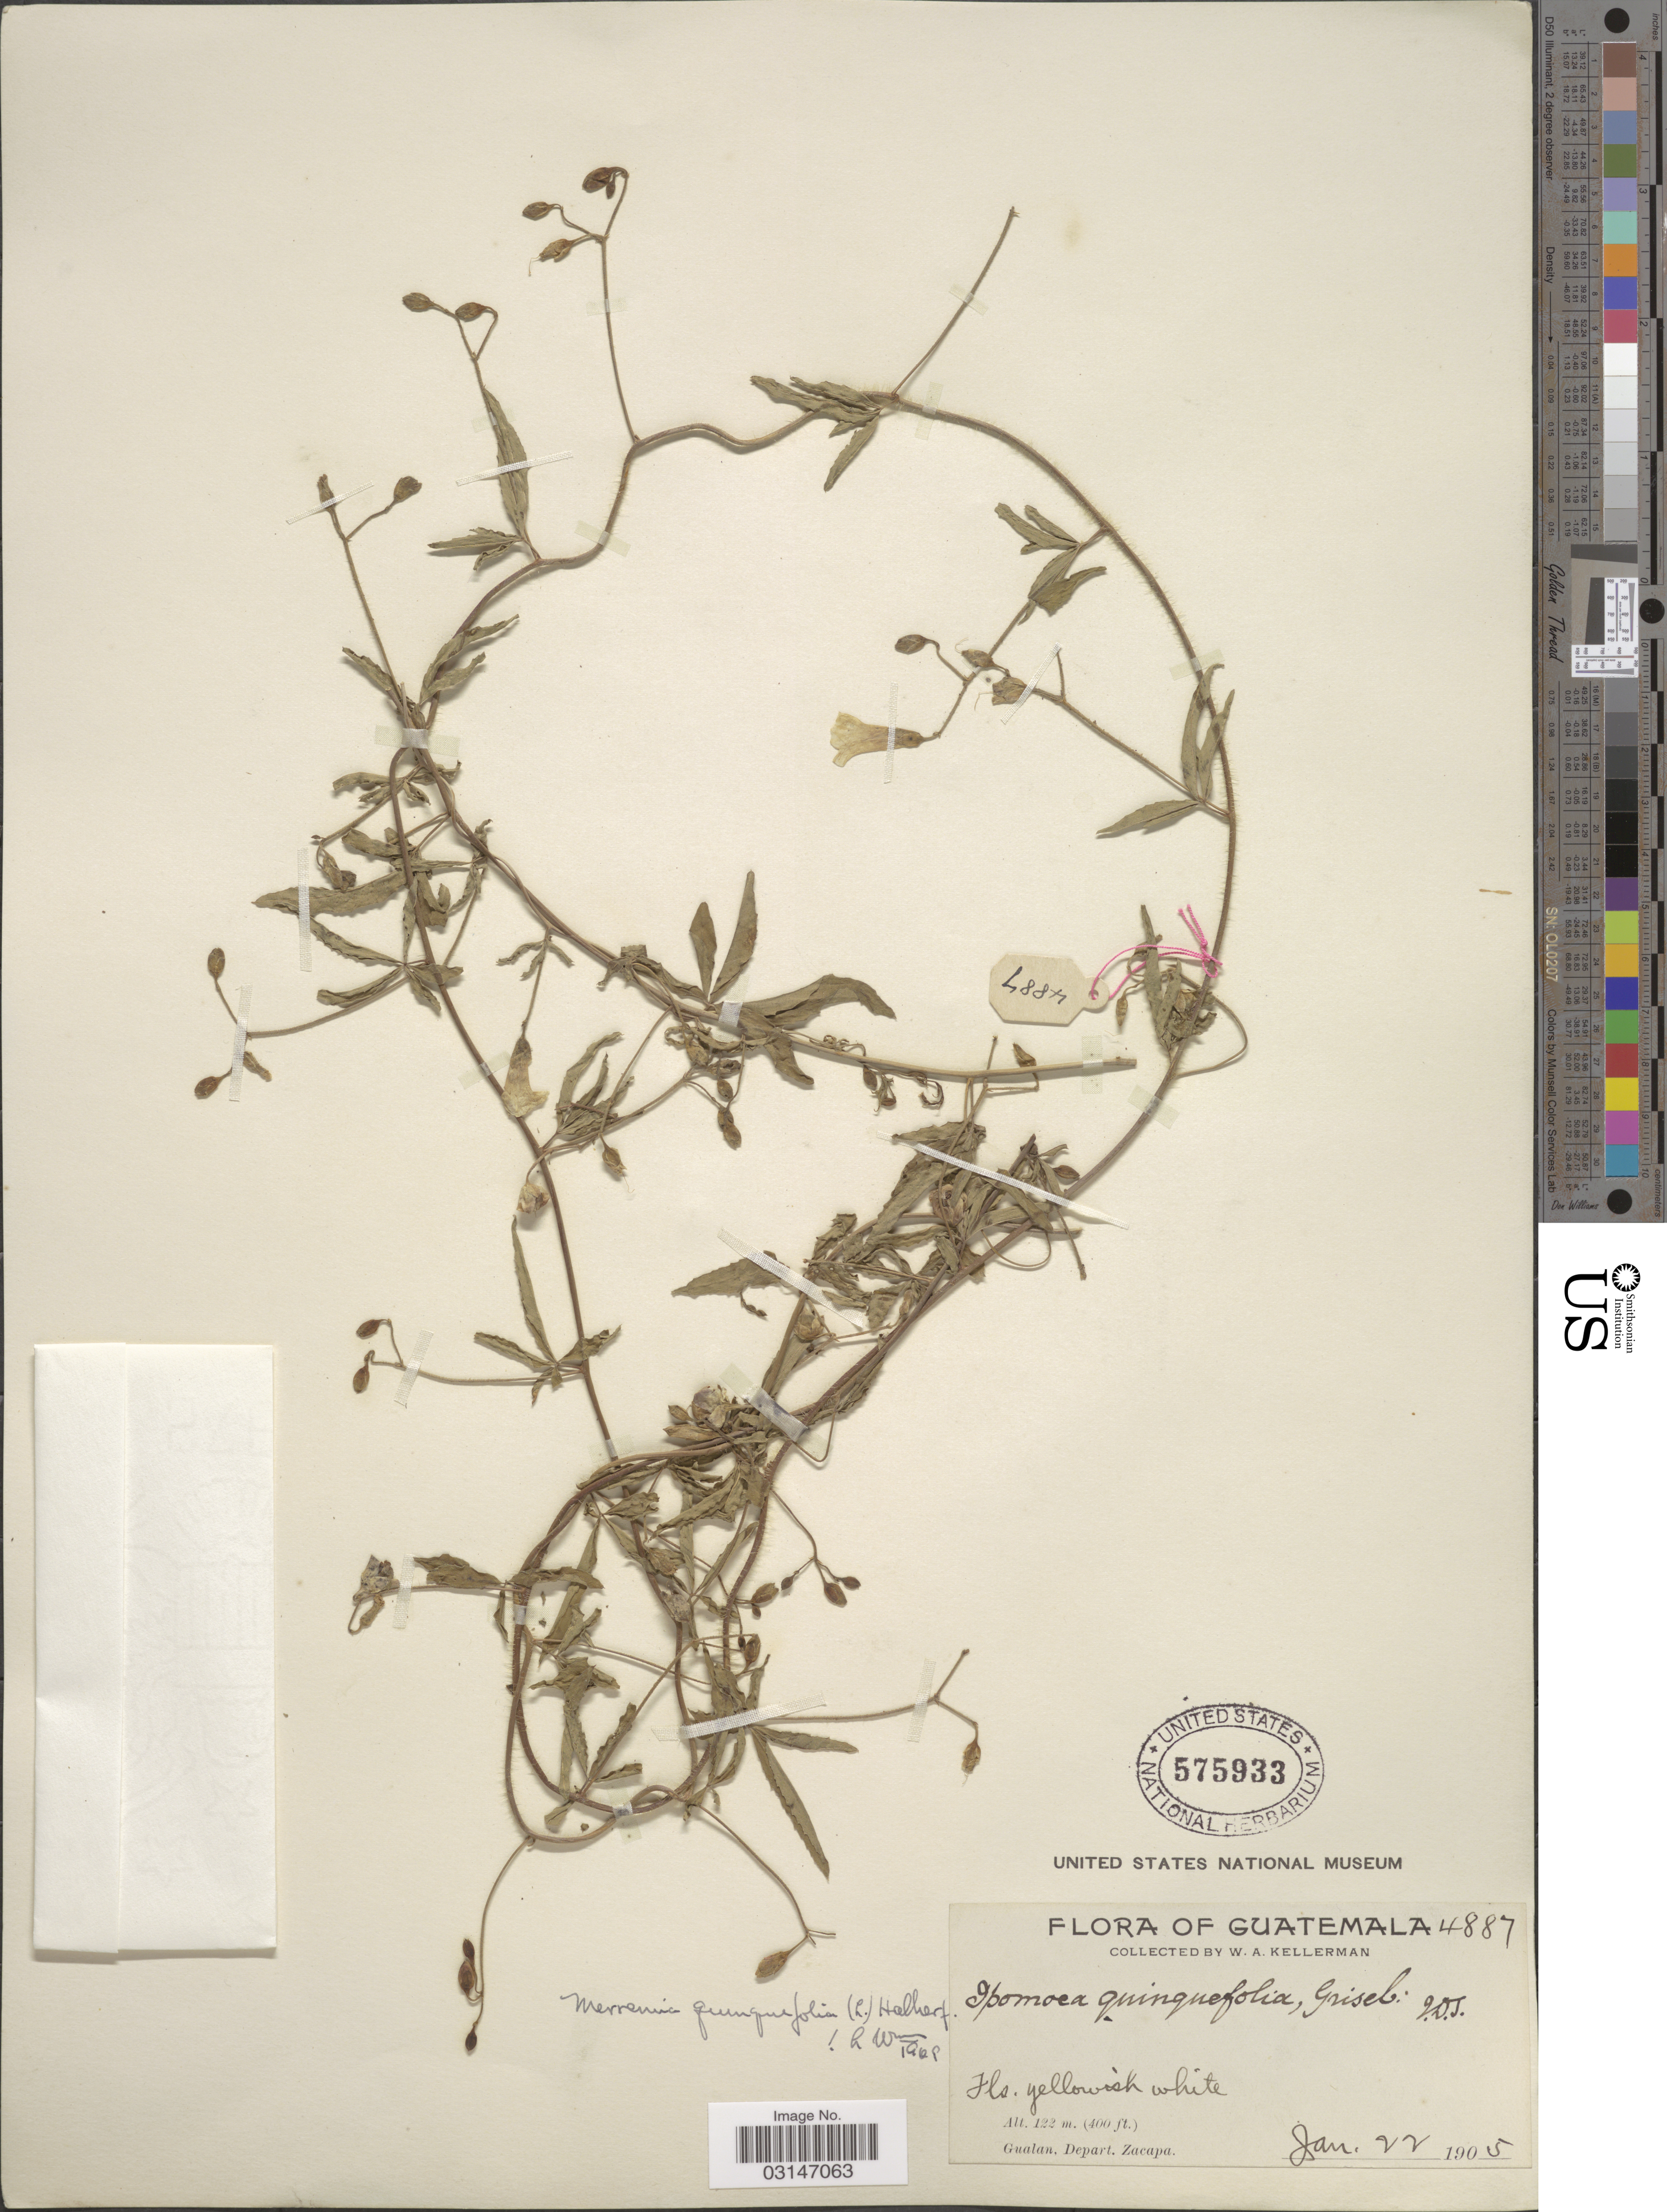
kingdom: Plantae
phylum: Tracheophyta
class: Magnoliopsida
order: Solanales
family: Convolvulaceae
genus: Distimake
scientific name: Distimake quinquefolius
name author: (L.) A. R. Simões & Staples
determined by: Strong, Mark T., (BOT), Smithsonian Institution - National Museum of Natural History (UNITED STATES)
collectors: W. Kellerman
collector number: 4887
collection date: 1905-01-22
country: Guatemala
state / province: Zacapa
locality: Gualan, Depart. Zacapan.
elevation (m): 122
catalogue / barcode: US 575933